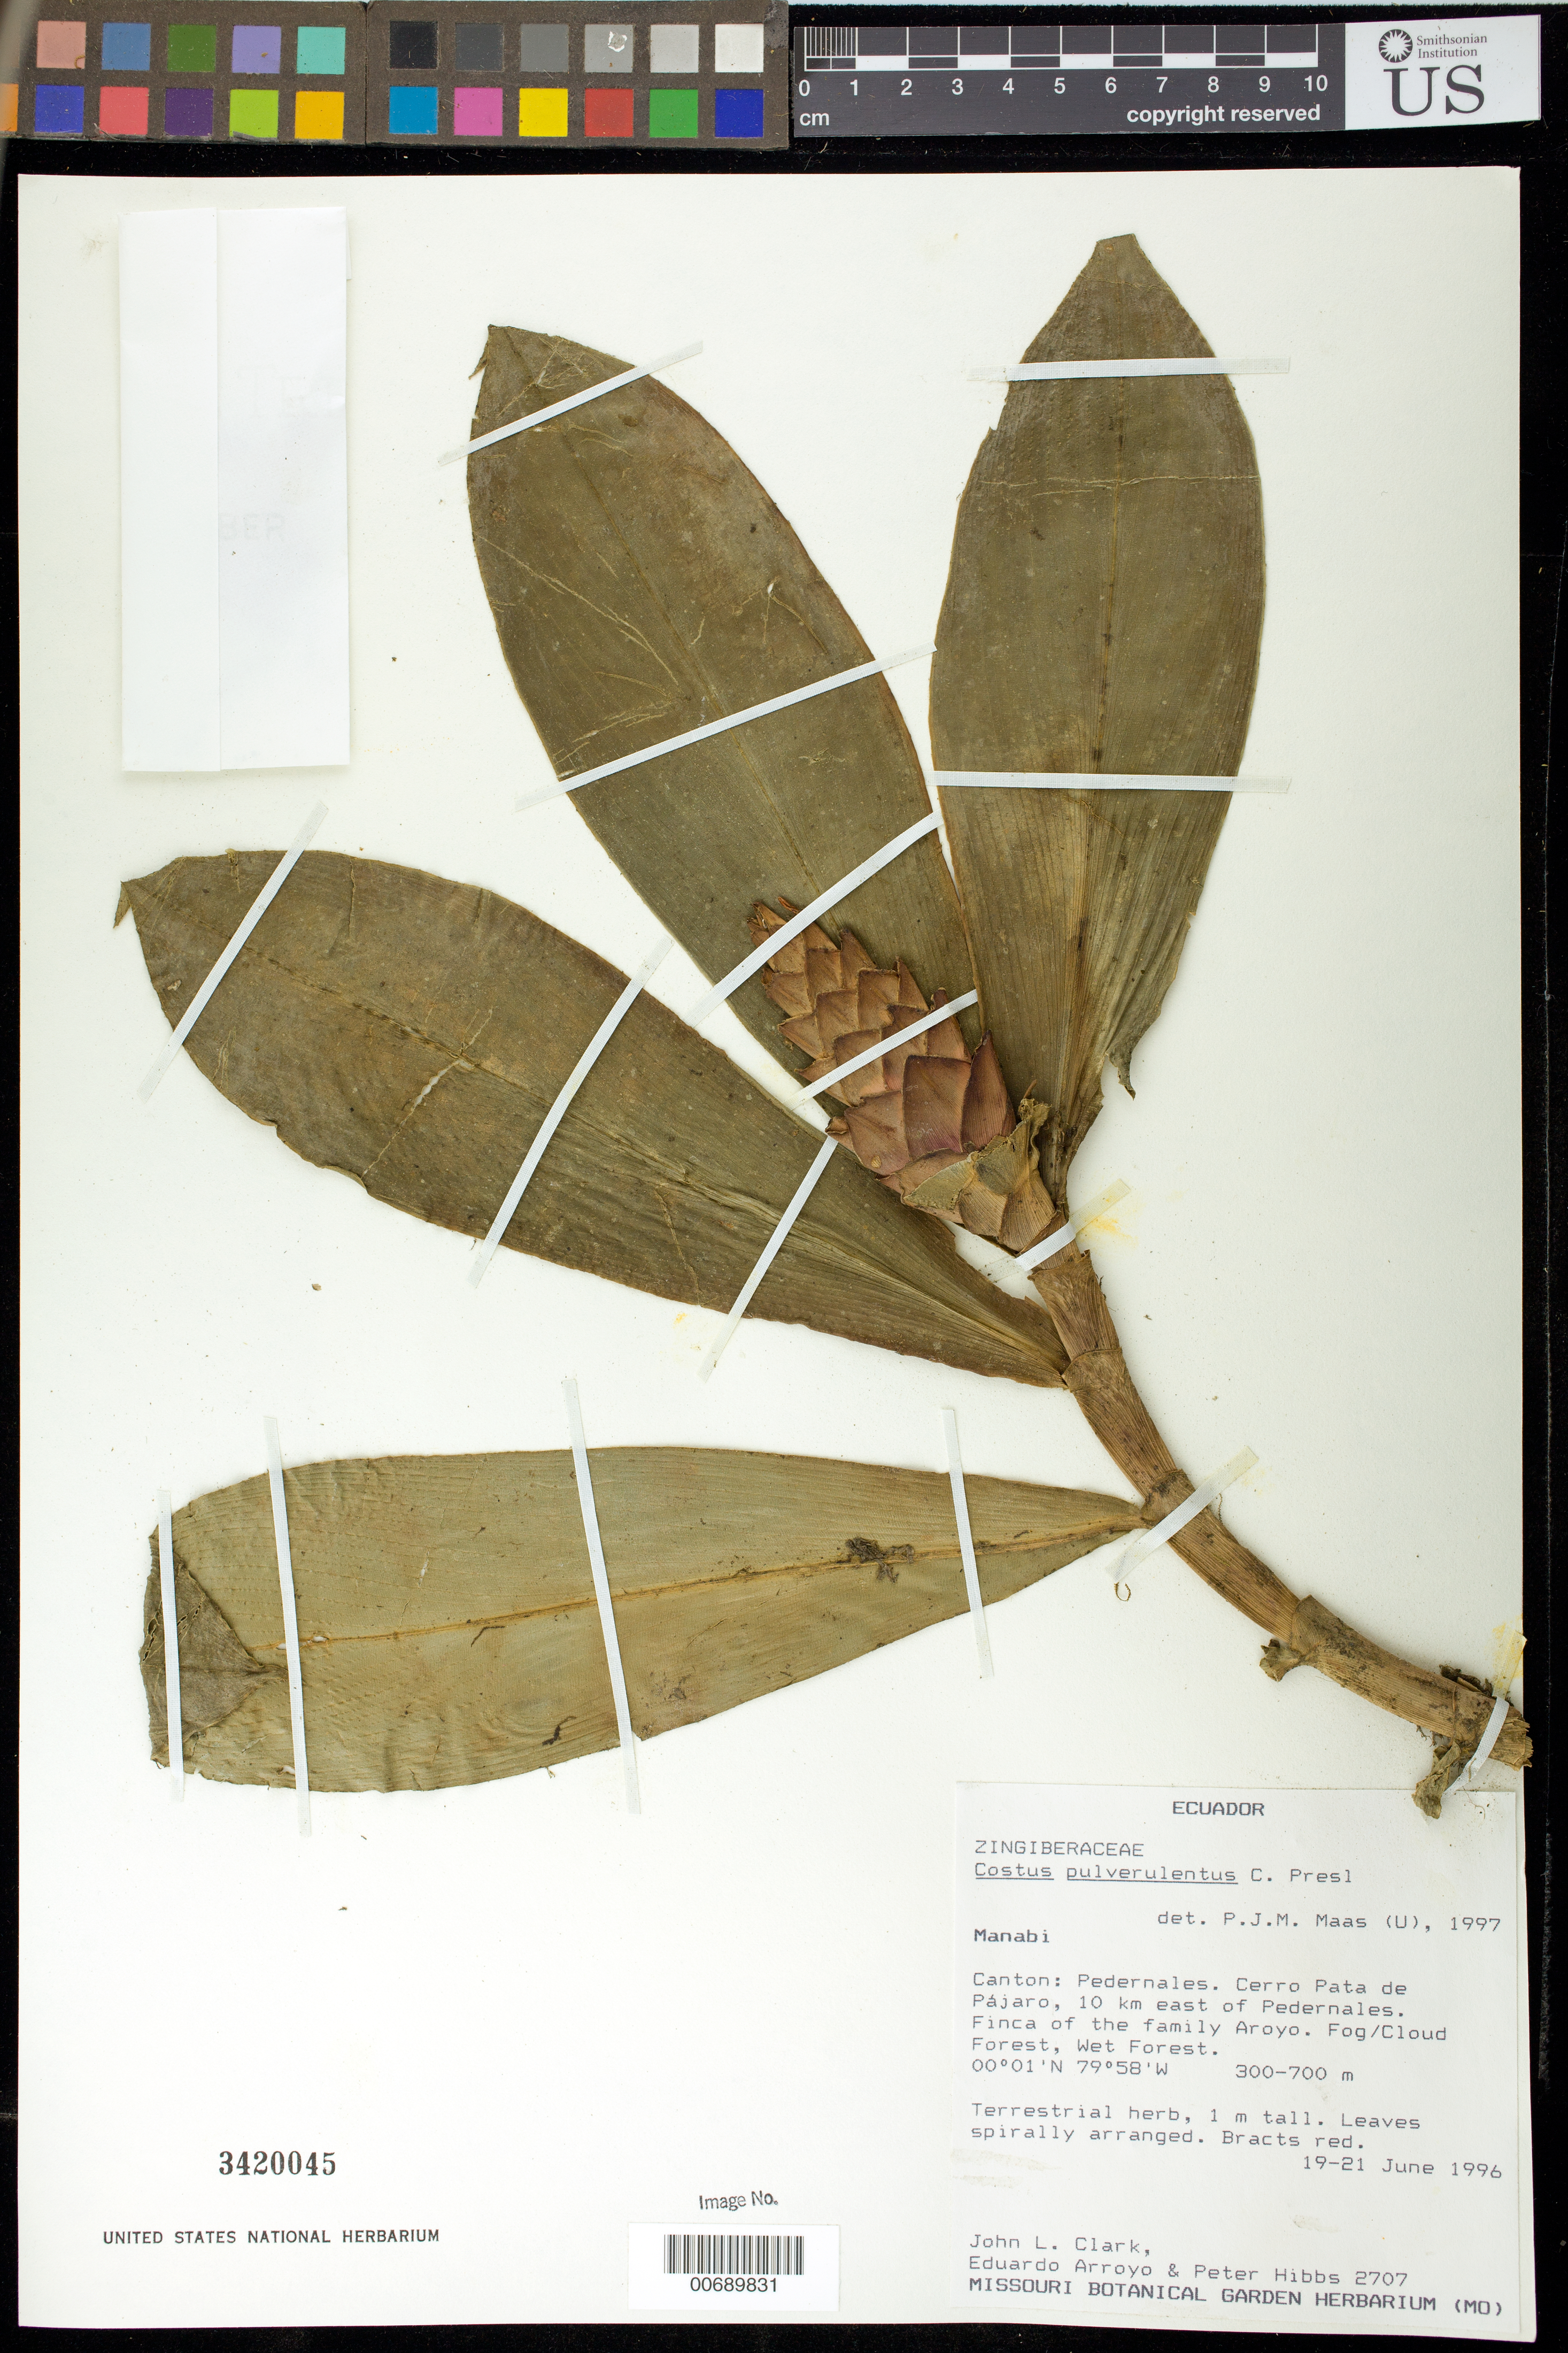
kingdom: Plantae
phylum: Tracheophyta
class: Liliopsida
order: Zingiberales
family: Costaceae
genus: Costus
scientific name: Costus pulverulentus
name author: C. Presl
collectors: J. L. Clark, E. Arroyo & P. Hibbs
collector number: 2707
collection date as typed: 19 Jun 1996 to 21 Jun 1996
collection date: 1996-06-19/1996-06-21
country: Ecuador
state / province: Manabí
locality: Pedernales, Cerro Pata de Pajaro, E of Pedernales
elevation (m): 300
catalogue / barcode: US 3420045